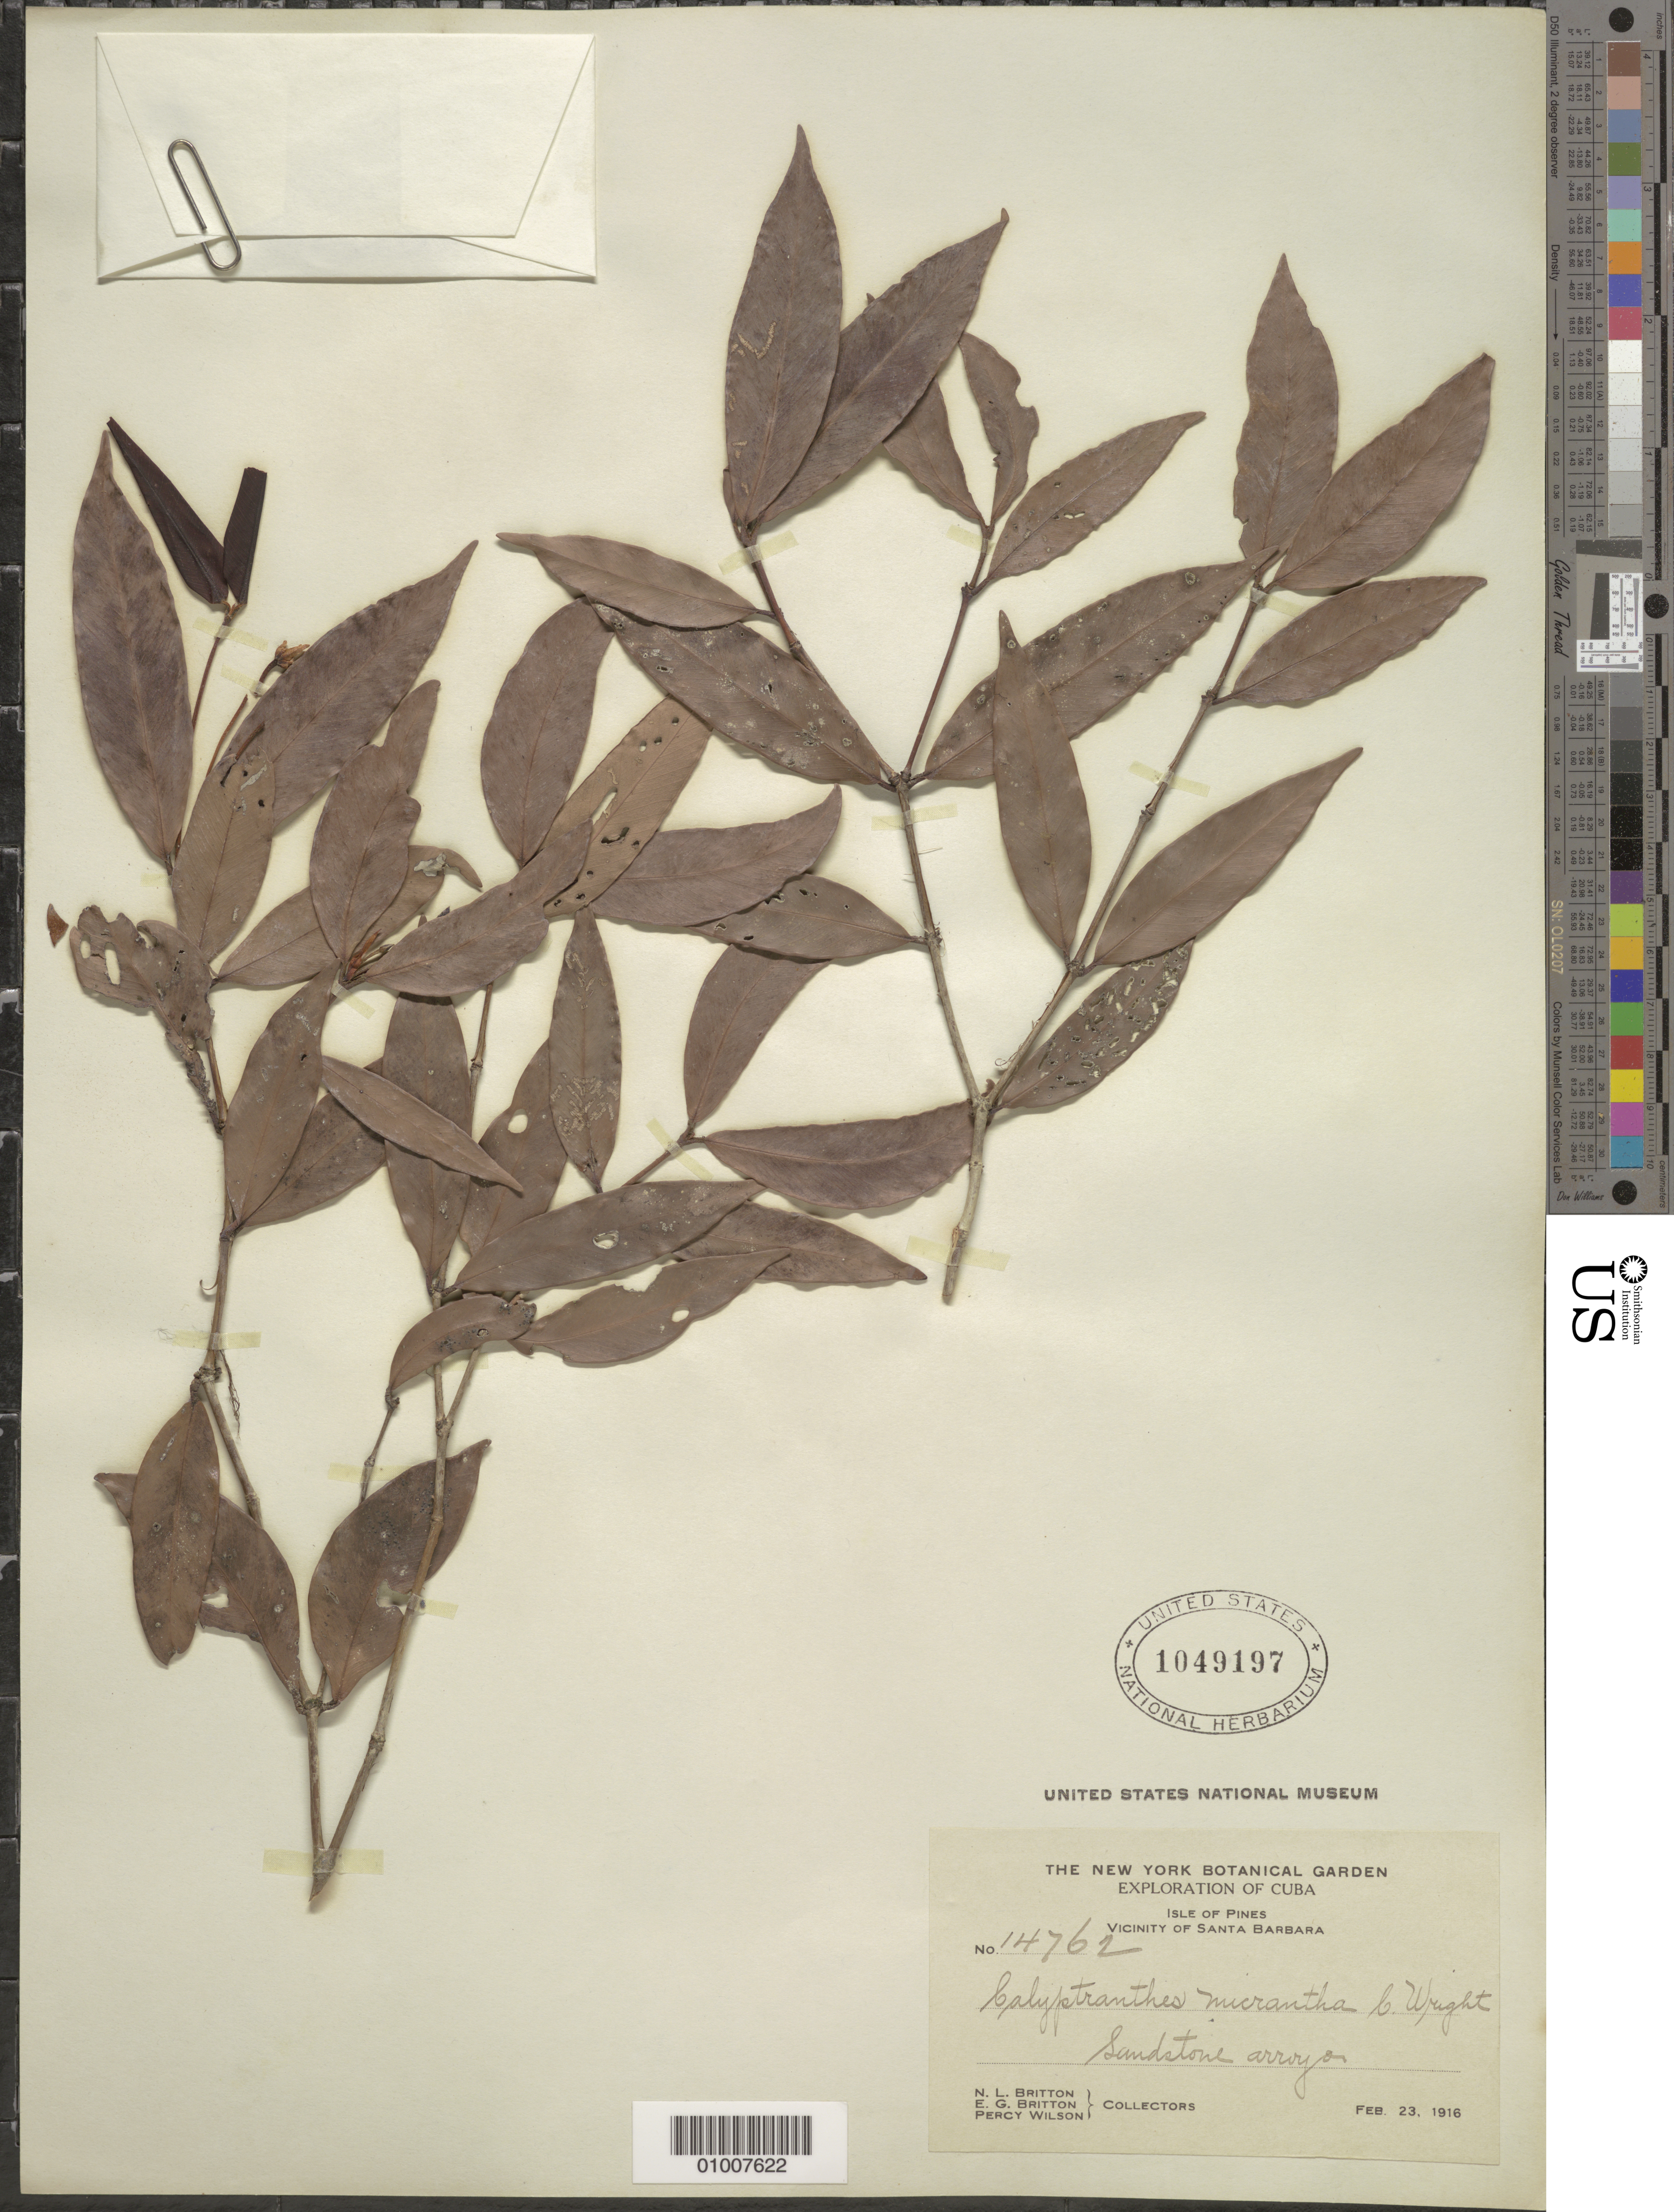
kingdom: Plantae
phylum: Tracheophyta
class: Magnoliopsida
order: Myrtales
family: Myrtaceae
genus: Myrcia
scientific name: Myrcia parviantha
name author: Z. Acosta & K. Samra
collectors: N. Britton, E. G. Britton & P. Wilson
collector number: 14762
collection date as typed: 23 Feb 1916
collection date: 1916-02-23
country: Cuba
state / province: Isla de la Juventud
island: Cuba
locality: Vicinity of Santa Barbara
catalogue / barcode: US 1049197